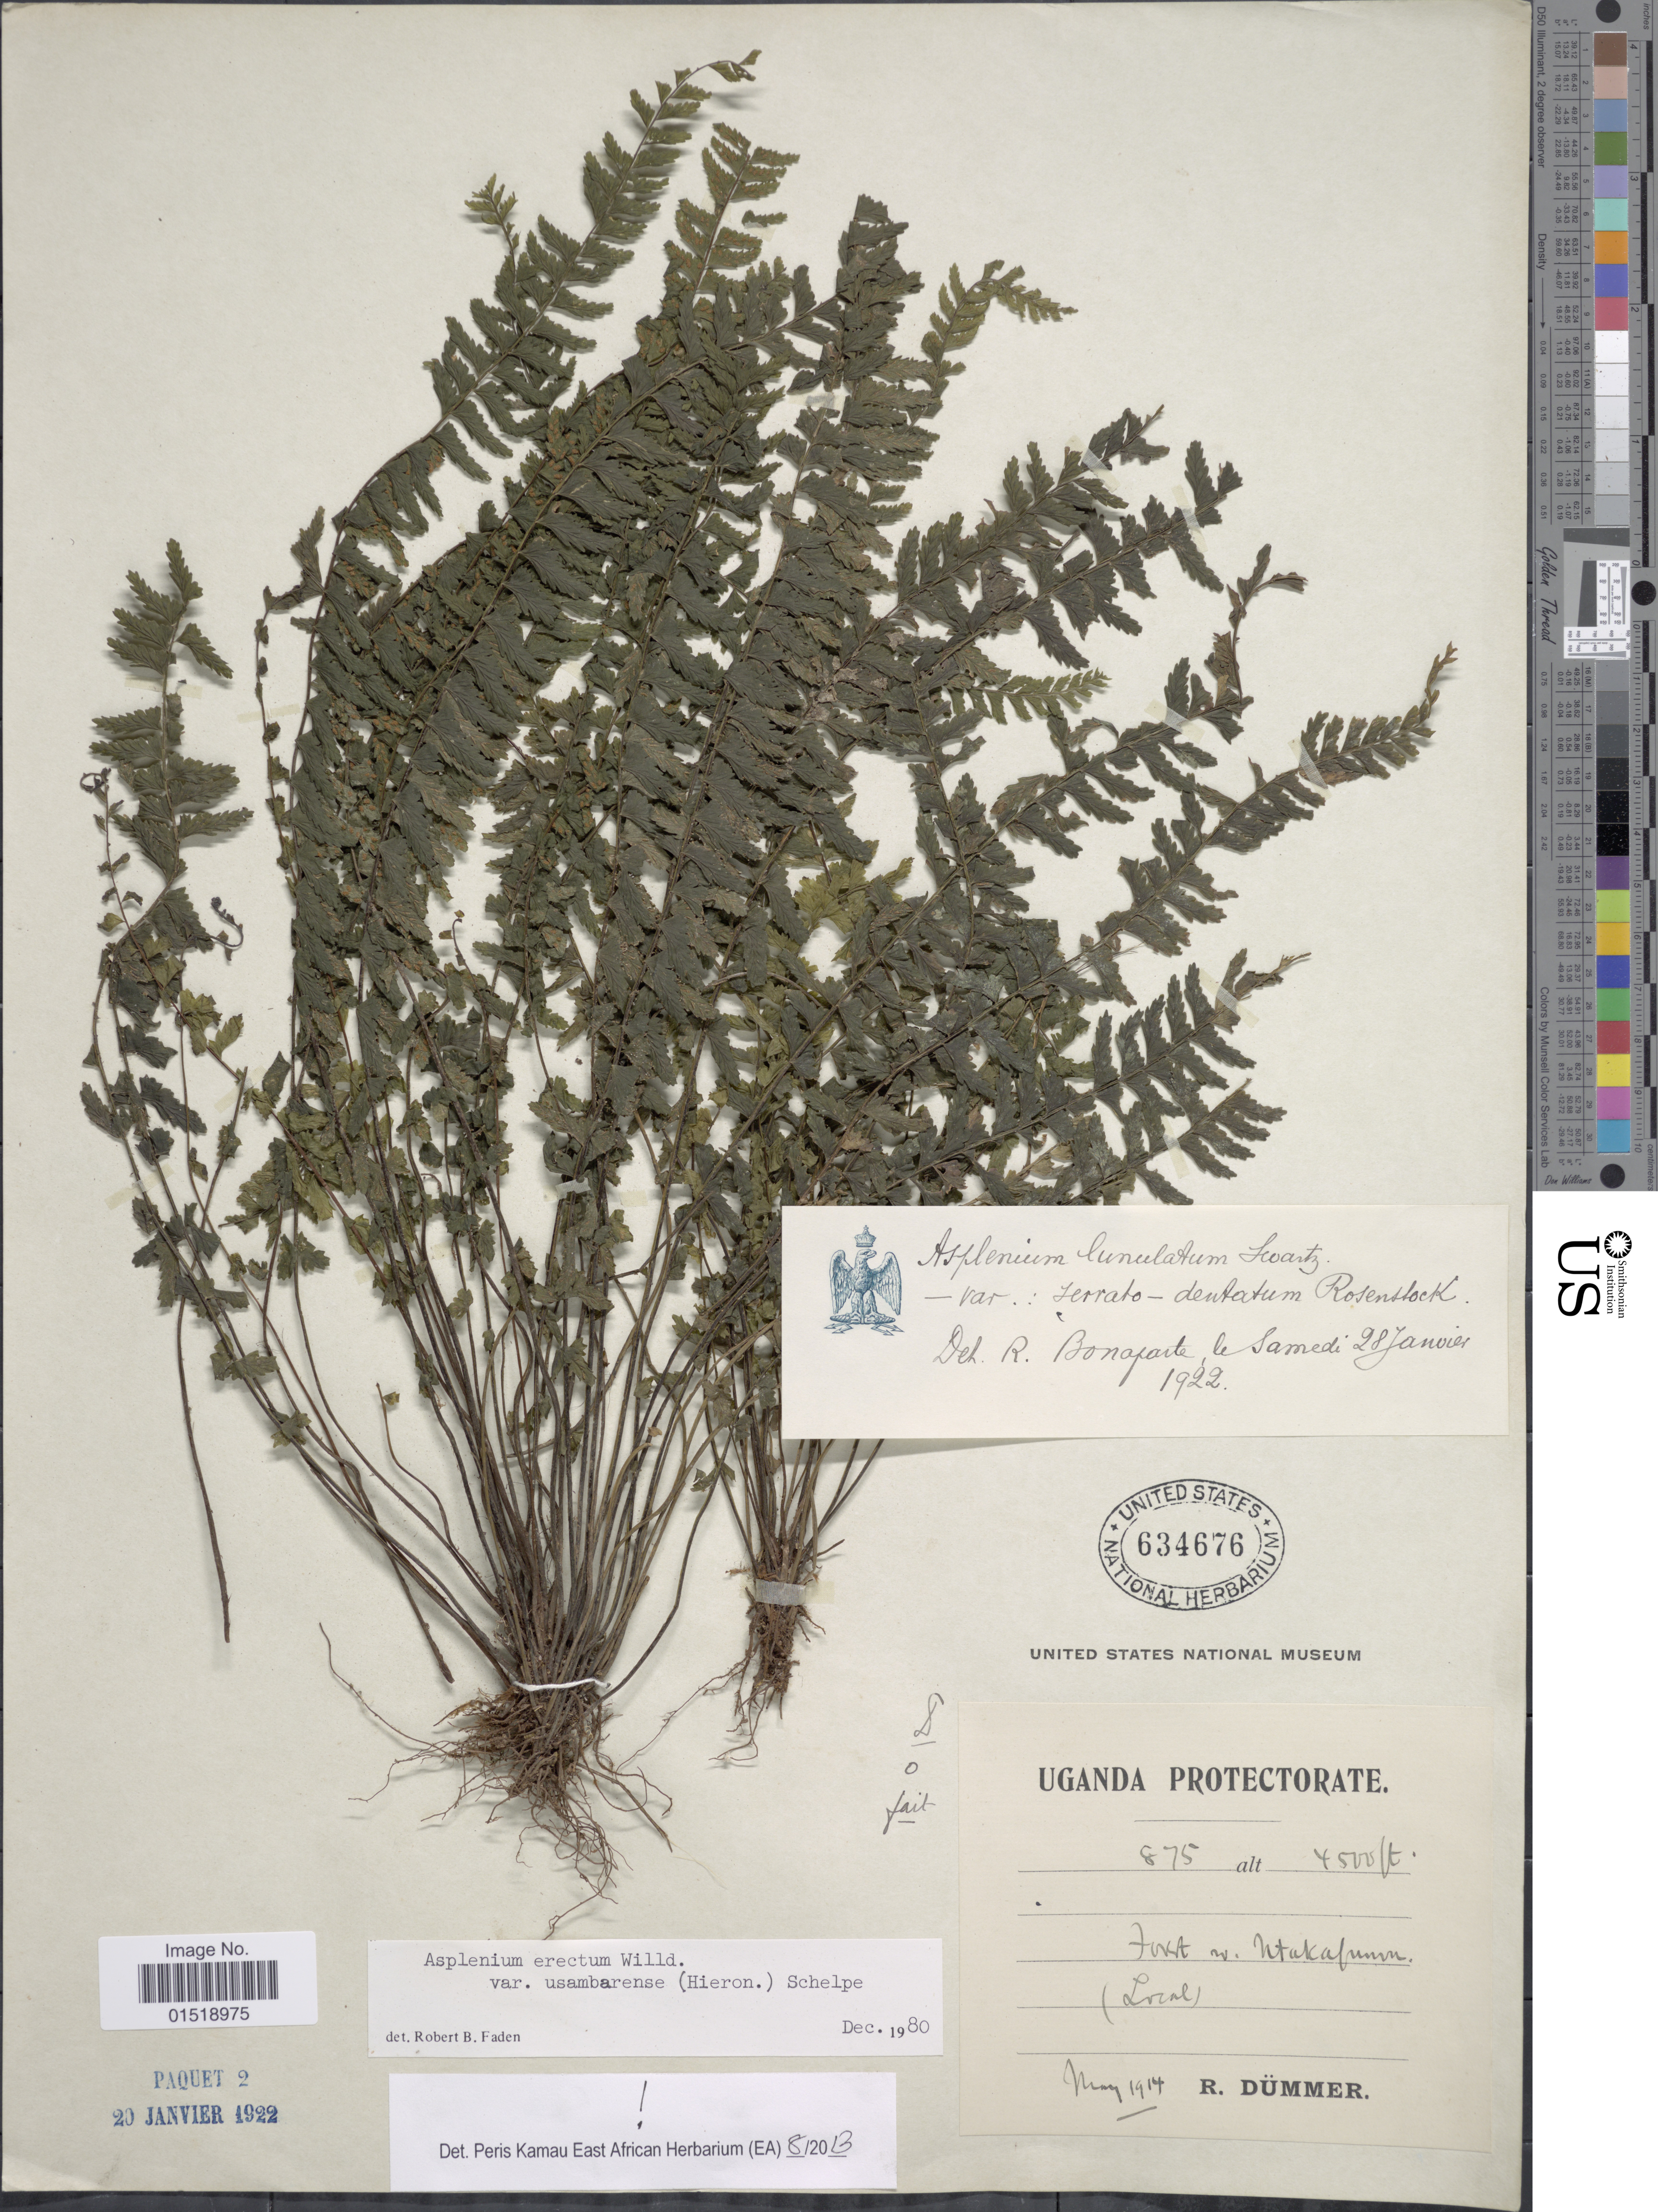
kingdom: Plantae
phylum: Tracheophyta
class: Polypodiopsida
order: Polypodiales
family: Aspleniaceae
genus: Asplenium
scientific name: Asplenium erectum var. usambarense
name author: (Hieron.) Schelpe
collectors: R. A. Dümmer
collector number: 875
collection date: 1914-05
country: Uganda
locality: Forest nr. Ntakafunvu.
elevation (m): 1372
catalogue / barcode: US 634676